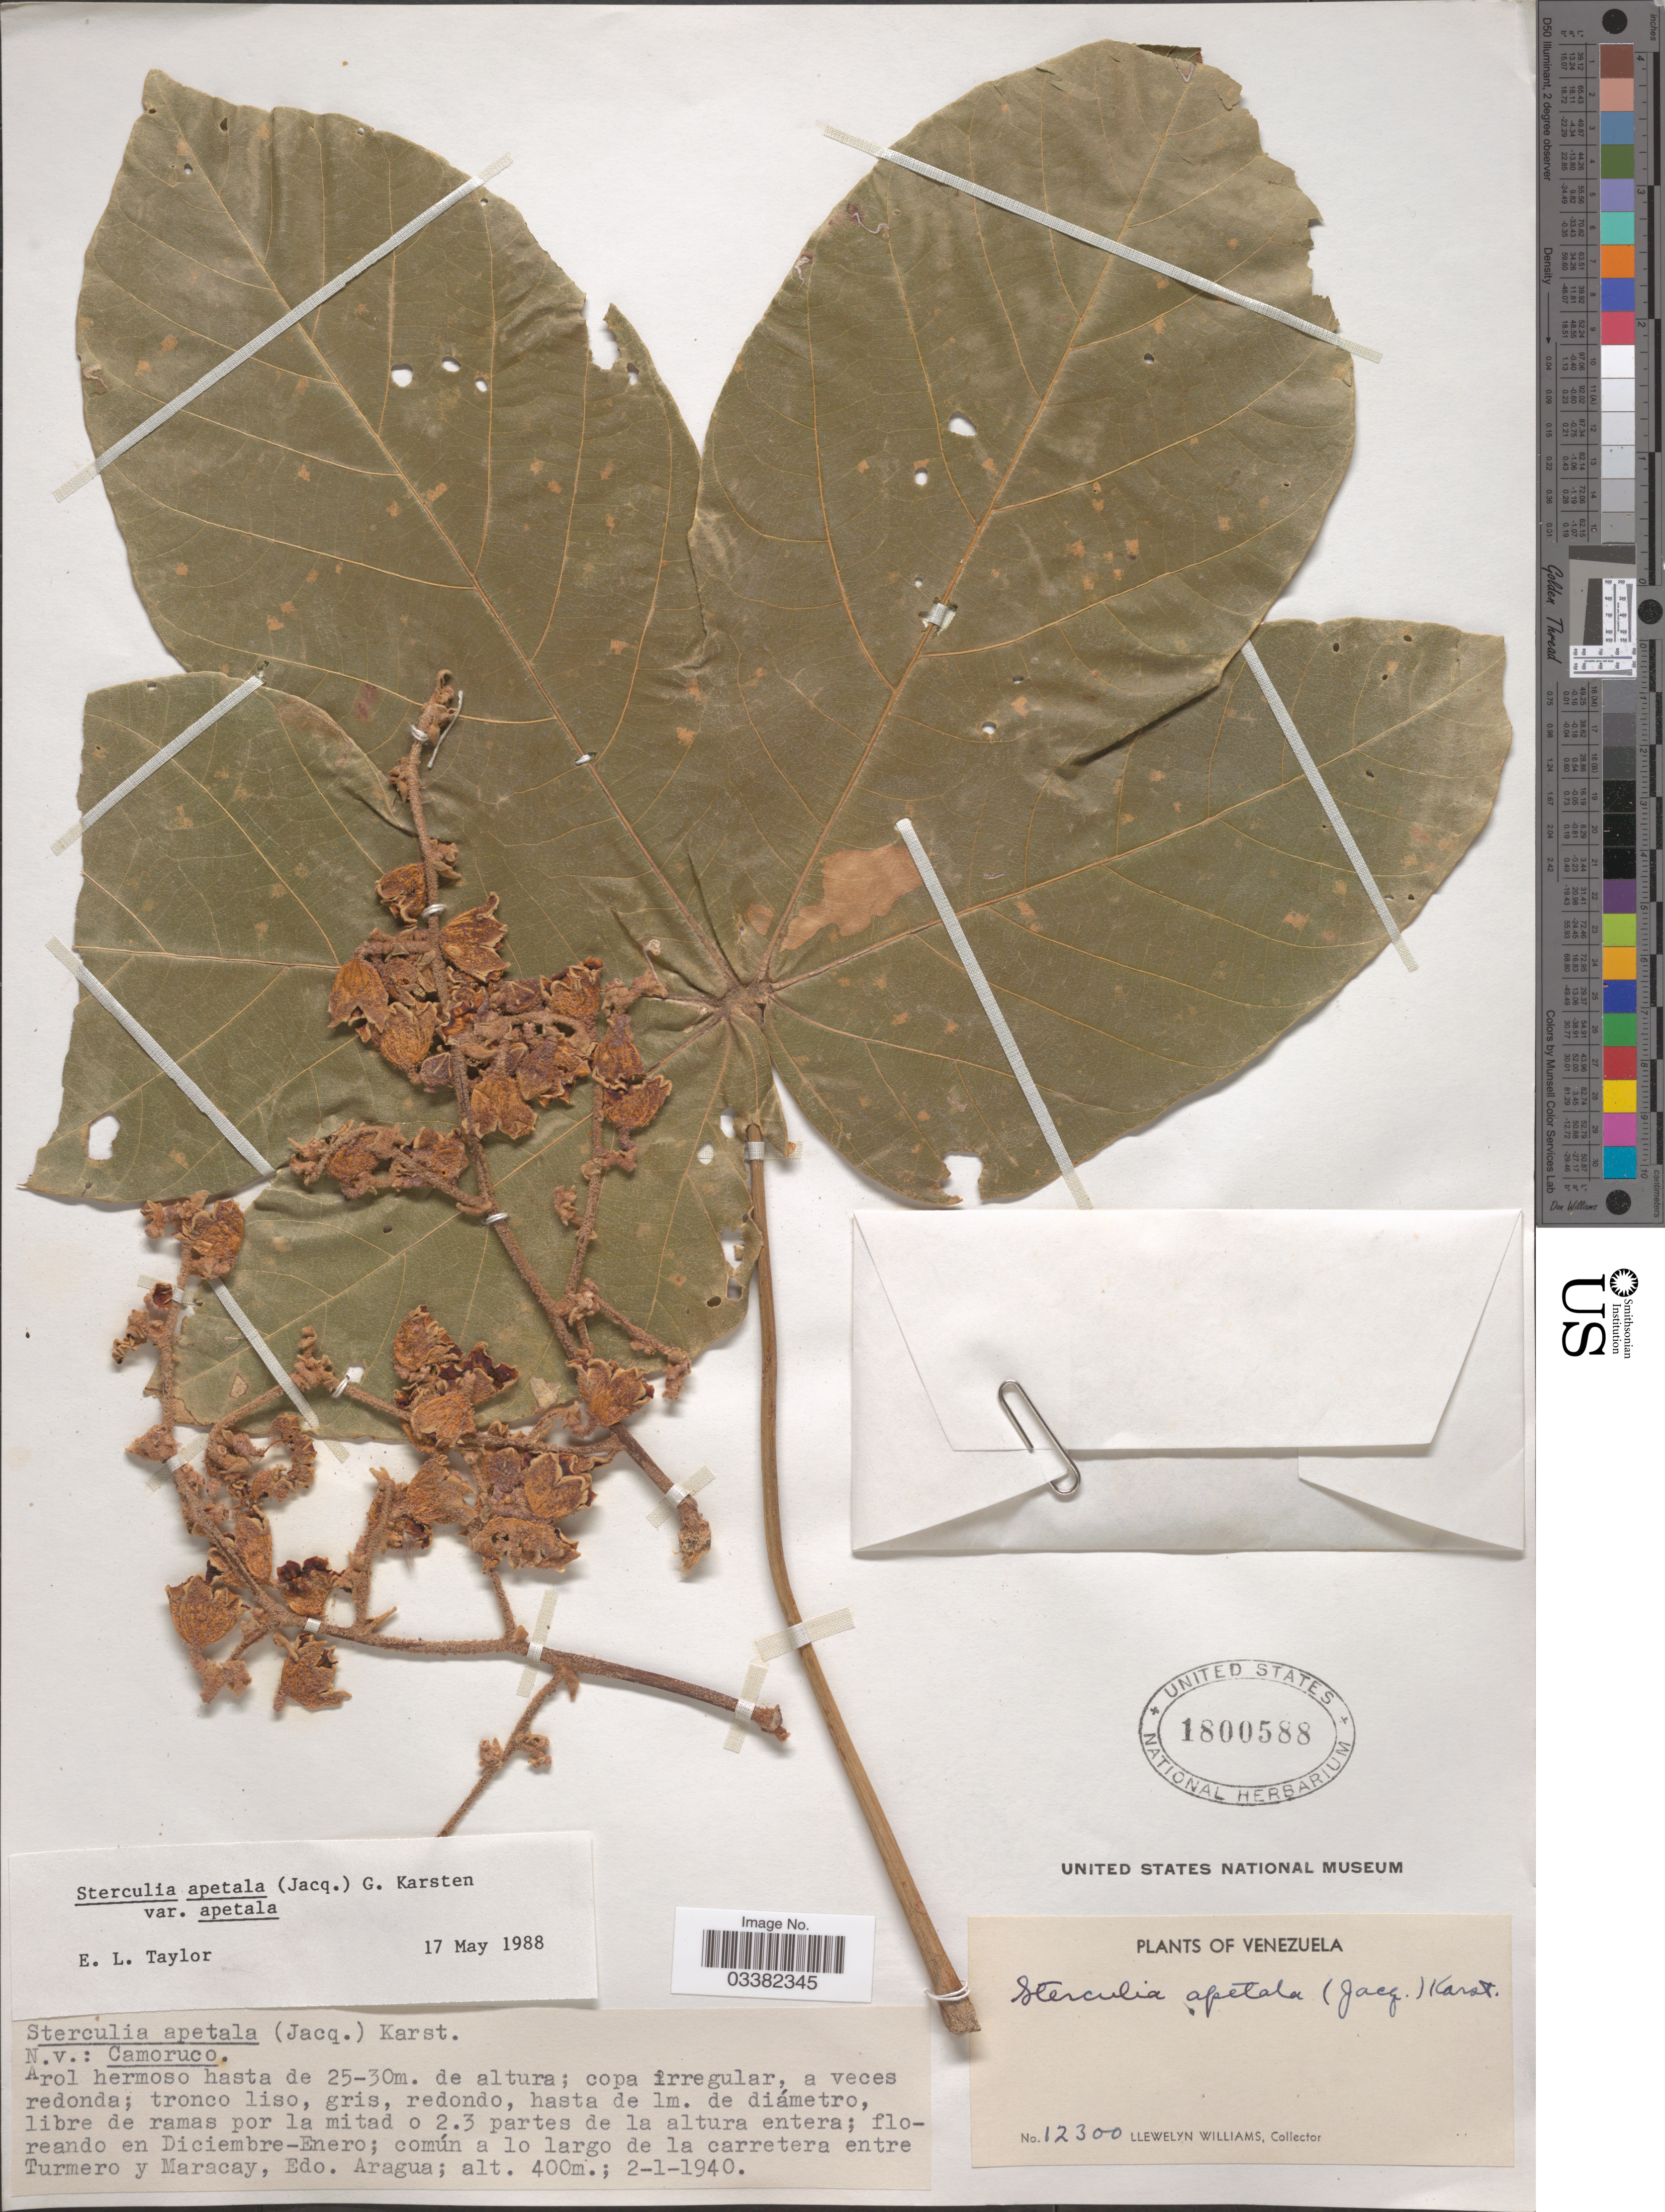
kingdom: Plantae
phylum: Tracheophyta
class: Magnoliopsida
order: Malvales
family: Malvaceae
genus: Sterculia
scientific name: Sterculia apetala var. apetala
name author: (Jacq.) H. Karst.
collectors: Ll. Williams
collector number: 12300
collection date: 1940-01-02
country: Venezuela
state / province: Aragua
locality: Común a lo largo de la carretera entre Turmero y Maracay.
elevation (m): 400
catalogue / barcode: US 1800588